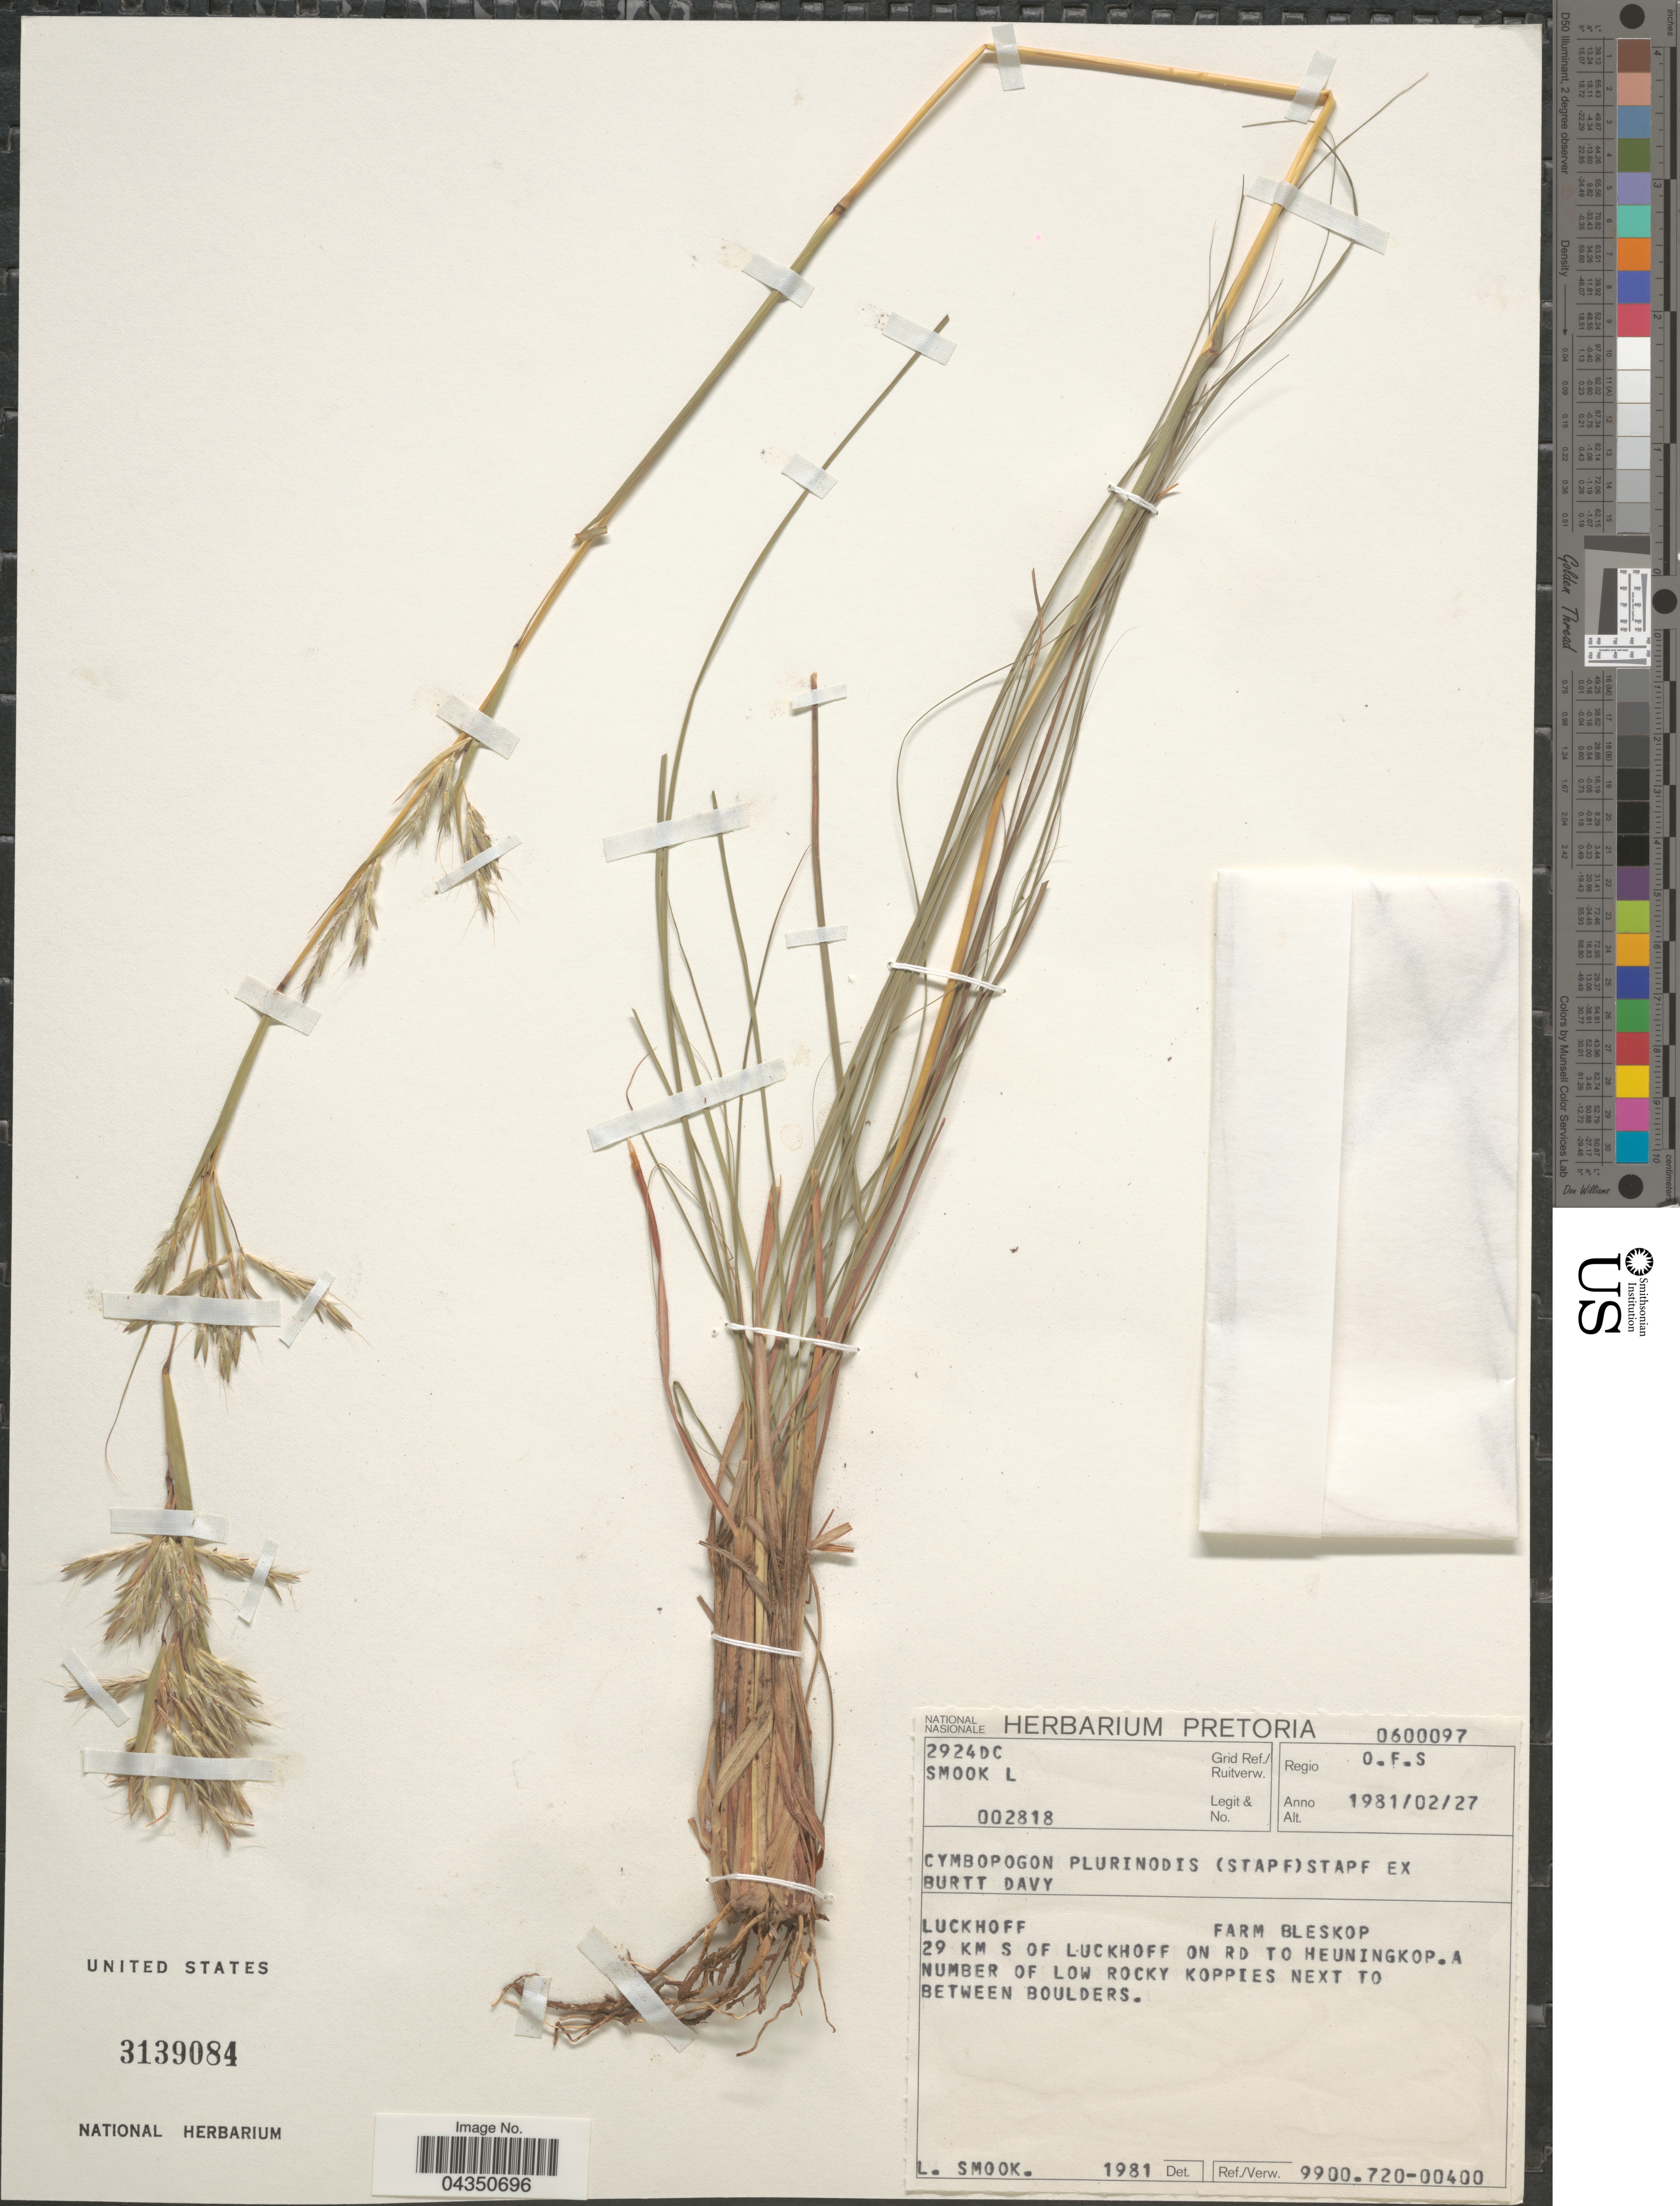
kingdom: Plantae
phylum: Tracheophyta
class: Liliopsida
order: Poales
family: Poaceae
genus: Cymbopogon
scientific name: Cymbopogon pospischillii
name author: (K. Schum.) C.E. Hubb.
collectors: L. Smook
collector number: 002818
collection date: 1981-02-27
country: South Africa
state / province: Free State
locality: Grid Ref./ Ruitverw. 2924DC. Regio O.F.S. Luckhoff. Farm Bleskop. 29 km S of Luckhoff on rd to Heuningkop.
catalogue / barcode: US 3139084